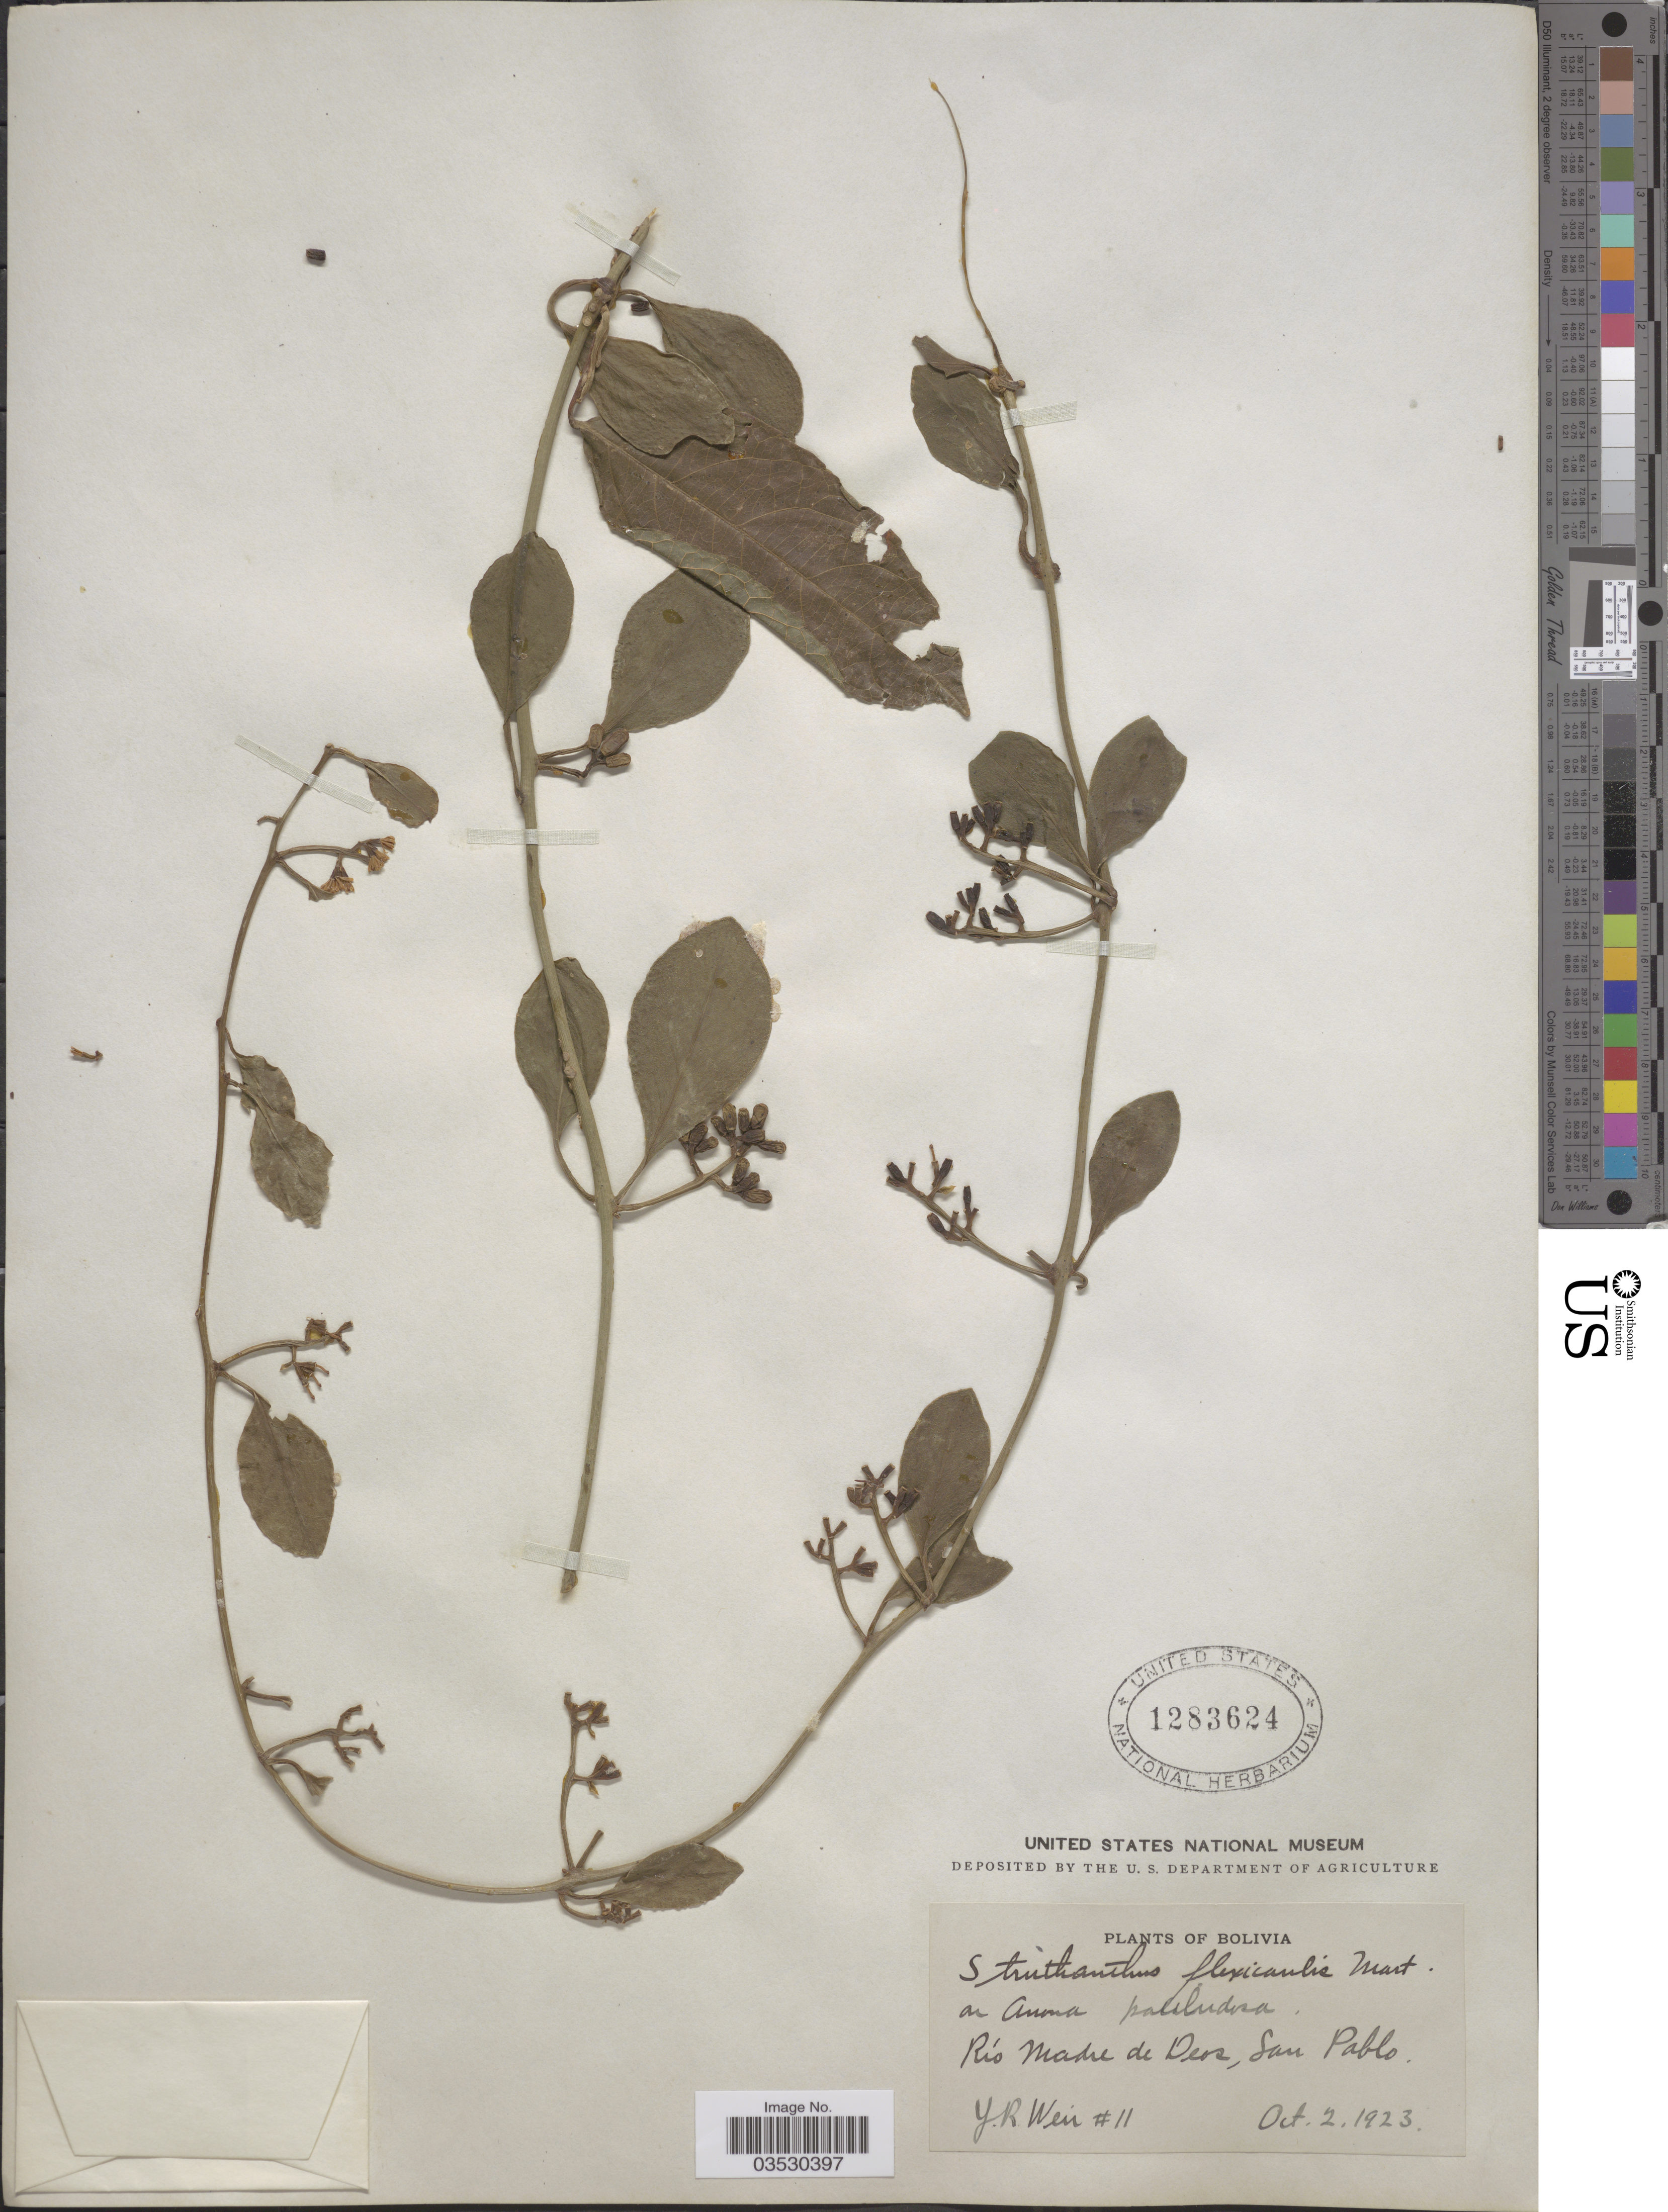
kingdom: Plantae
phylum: Tracheophyta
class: Magnoliopsida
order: Santalales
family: Loranthaceae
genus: Struthanthus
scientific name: Struthanthus flexicaulis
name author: (Mart. ex Schult. f.) Mart.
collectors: J. Weir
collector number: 11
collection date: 1923-10-02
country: Bolivia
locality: Río Madre de Dios, San Pablo.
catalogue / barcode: US 1283624